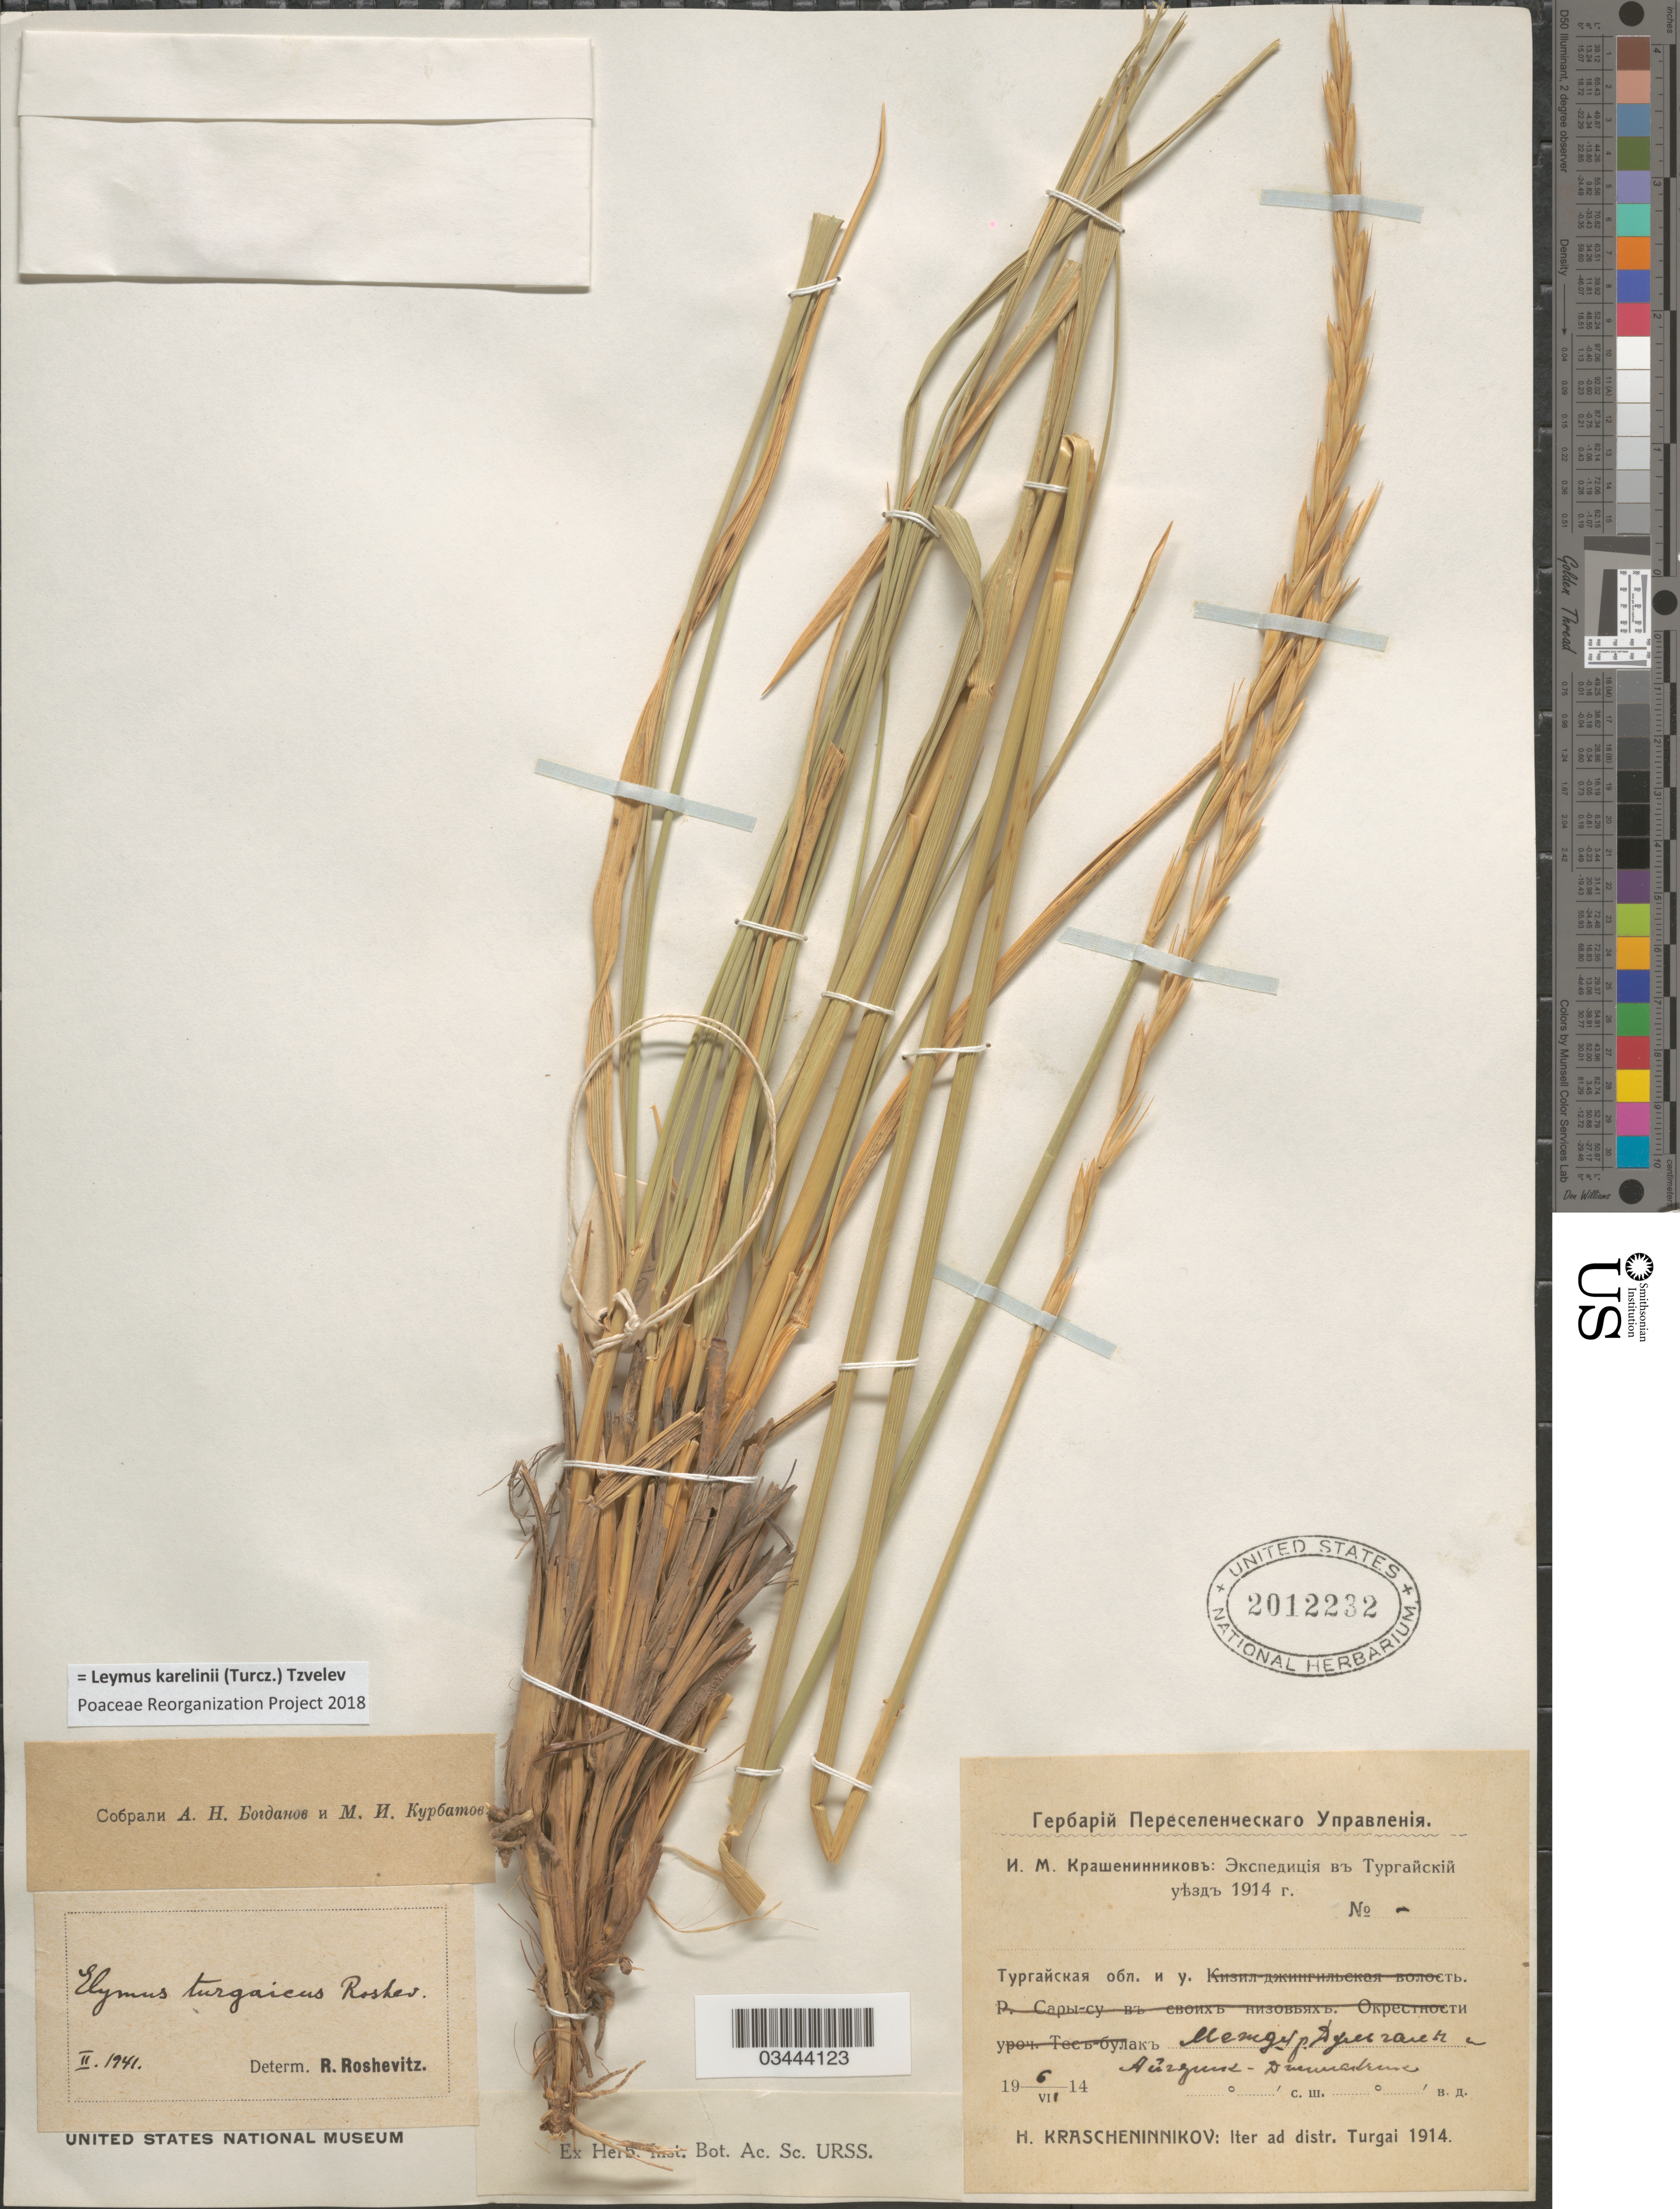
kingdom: Plantae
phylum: Tracheophyta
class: Liliopsida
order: Poales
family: Poaceae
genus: Leymus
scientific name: Leymus karelinii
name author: (Turcz.) Tzvelev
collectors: H. Krascheninnikov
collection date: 1914-07-06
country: Kazakhstan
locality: Iter ad distr. Turgai. Between rivers Dulgaly and Aykdyk-Dzhynakchik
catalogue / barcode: US 2012232